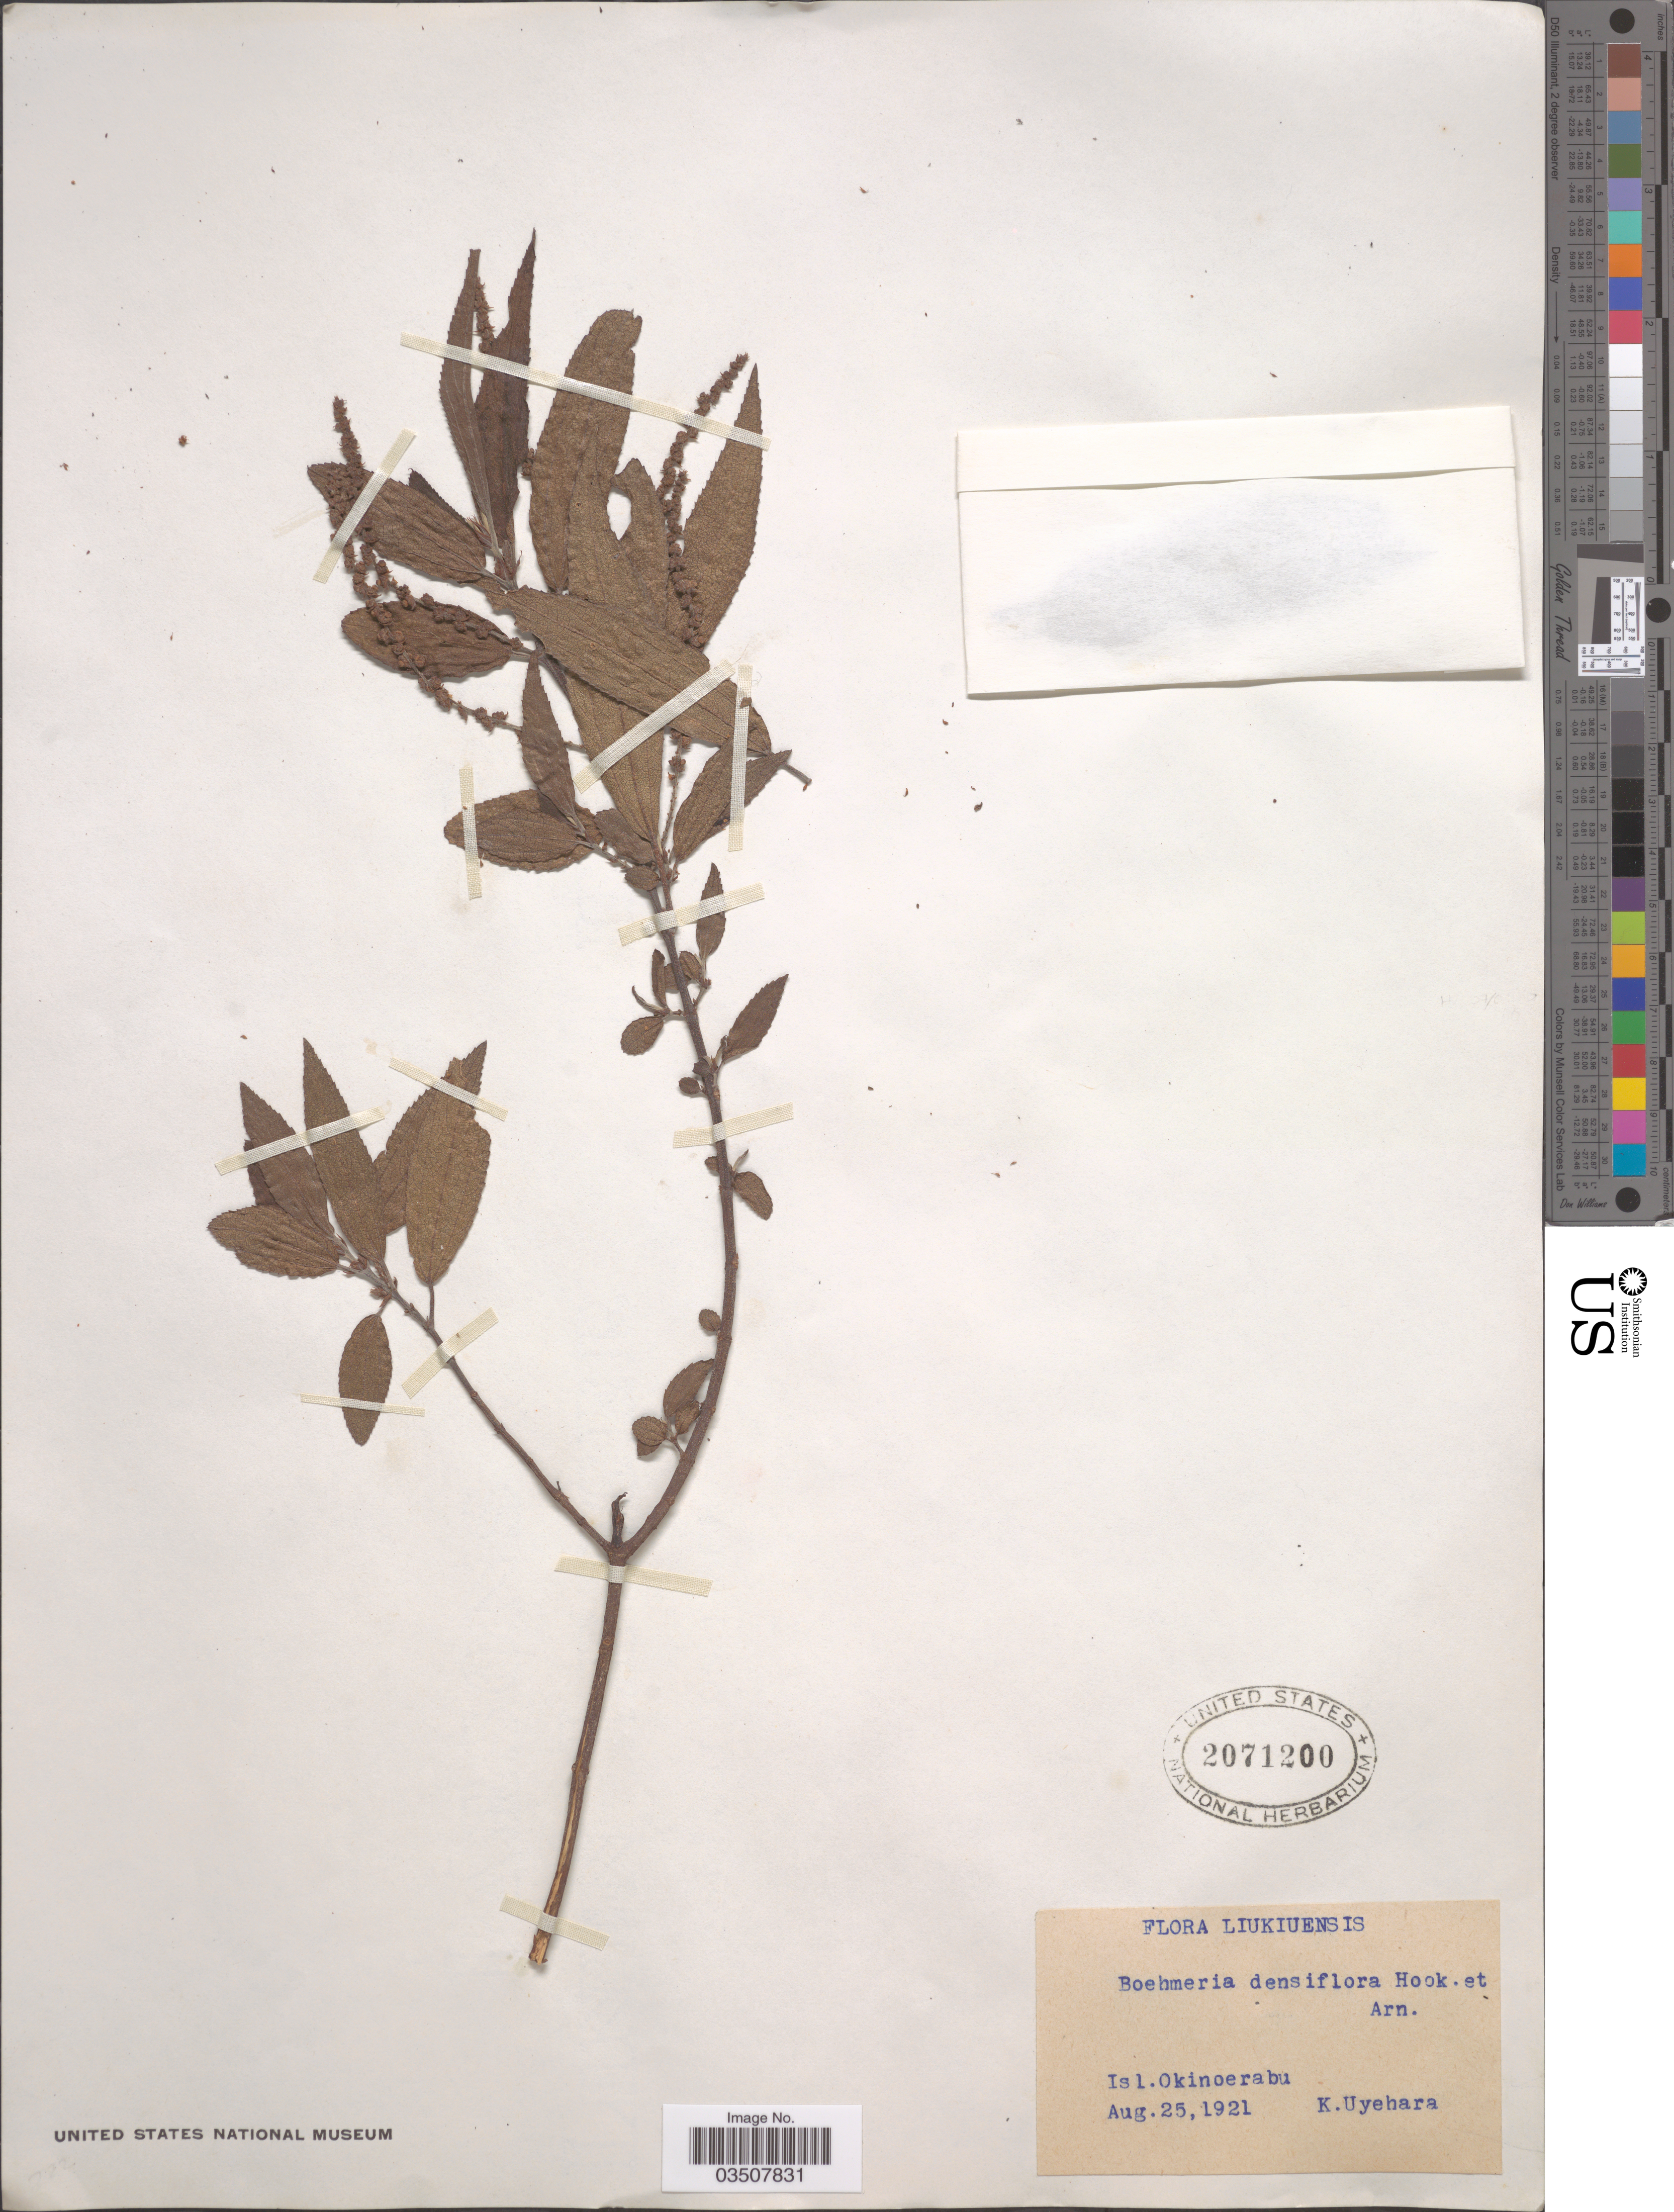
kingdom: Plantae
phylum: Tracheophyta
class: Magnoliopsida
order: Rosales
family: Urticaceae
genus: Boehmeria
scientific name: Boehmeria densiflora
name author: Hook. & Arn.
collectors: K. Uyehara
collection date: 1921-08-25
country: Japan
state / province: Okinawa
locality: Liukiuensis. Isl. Okinoerabu.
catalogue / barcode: US 2071200